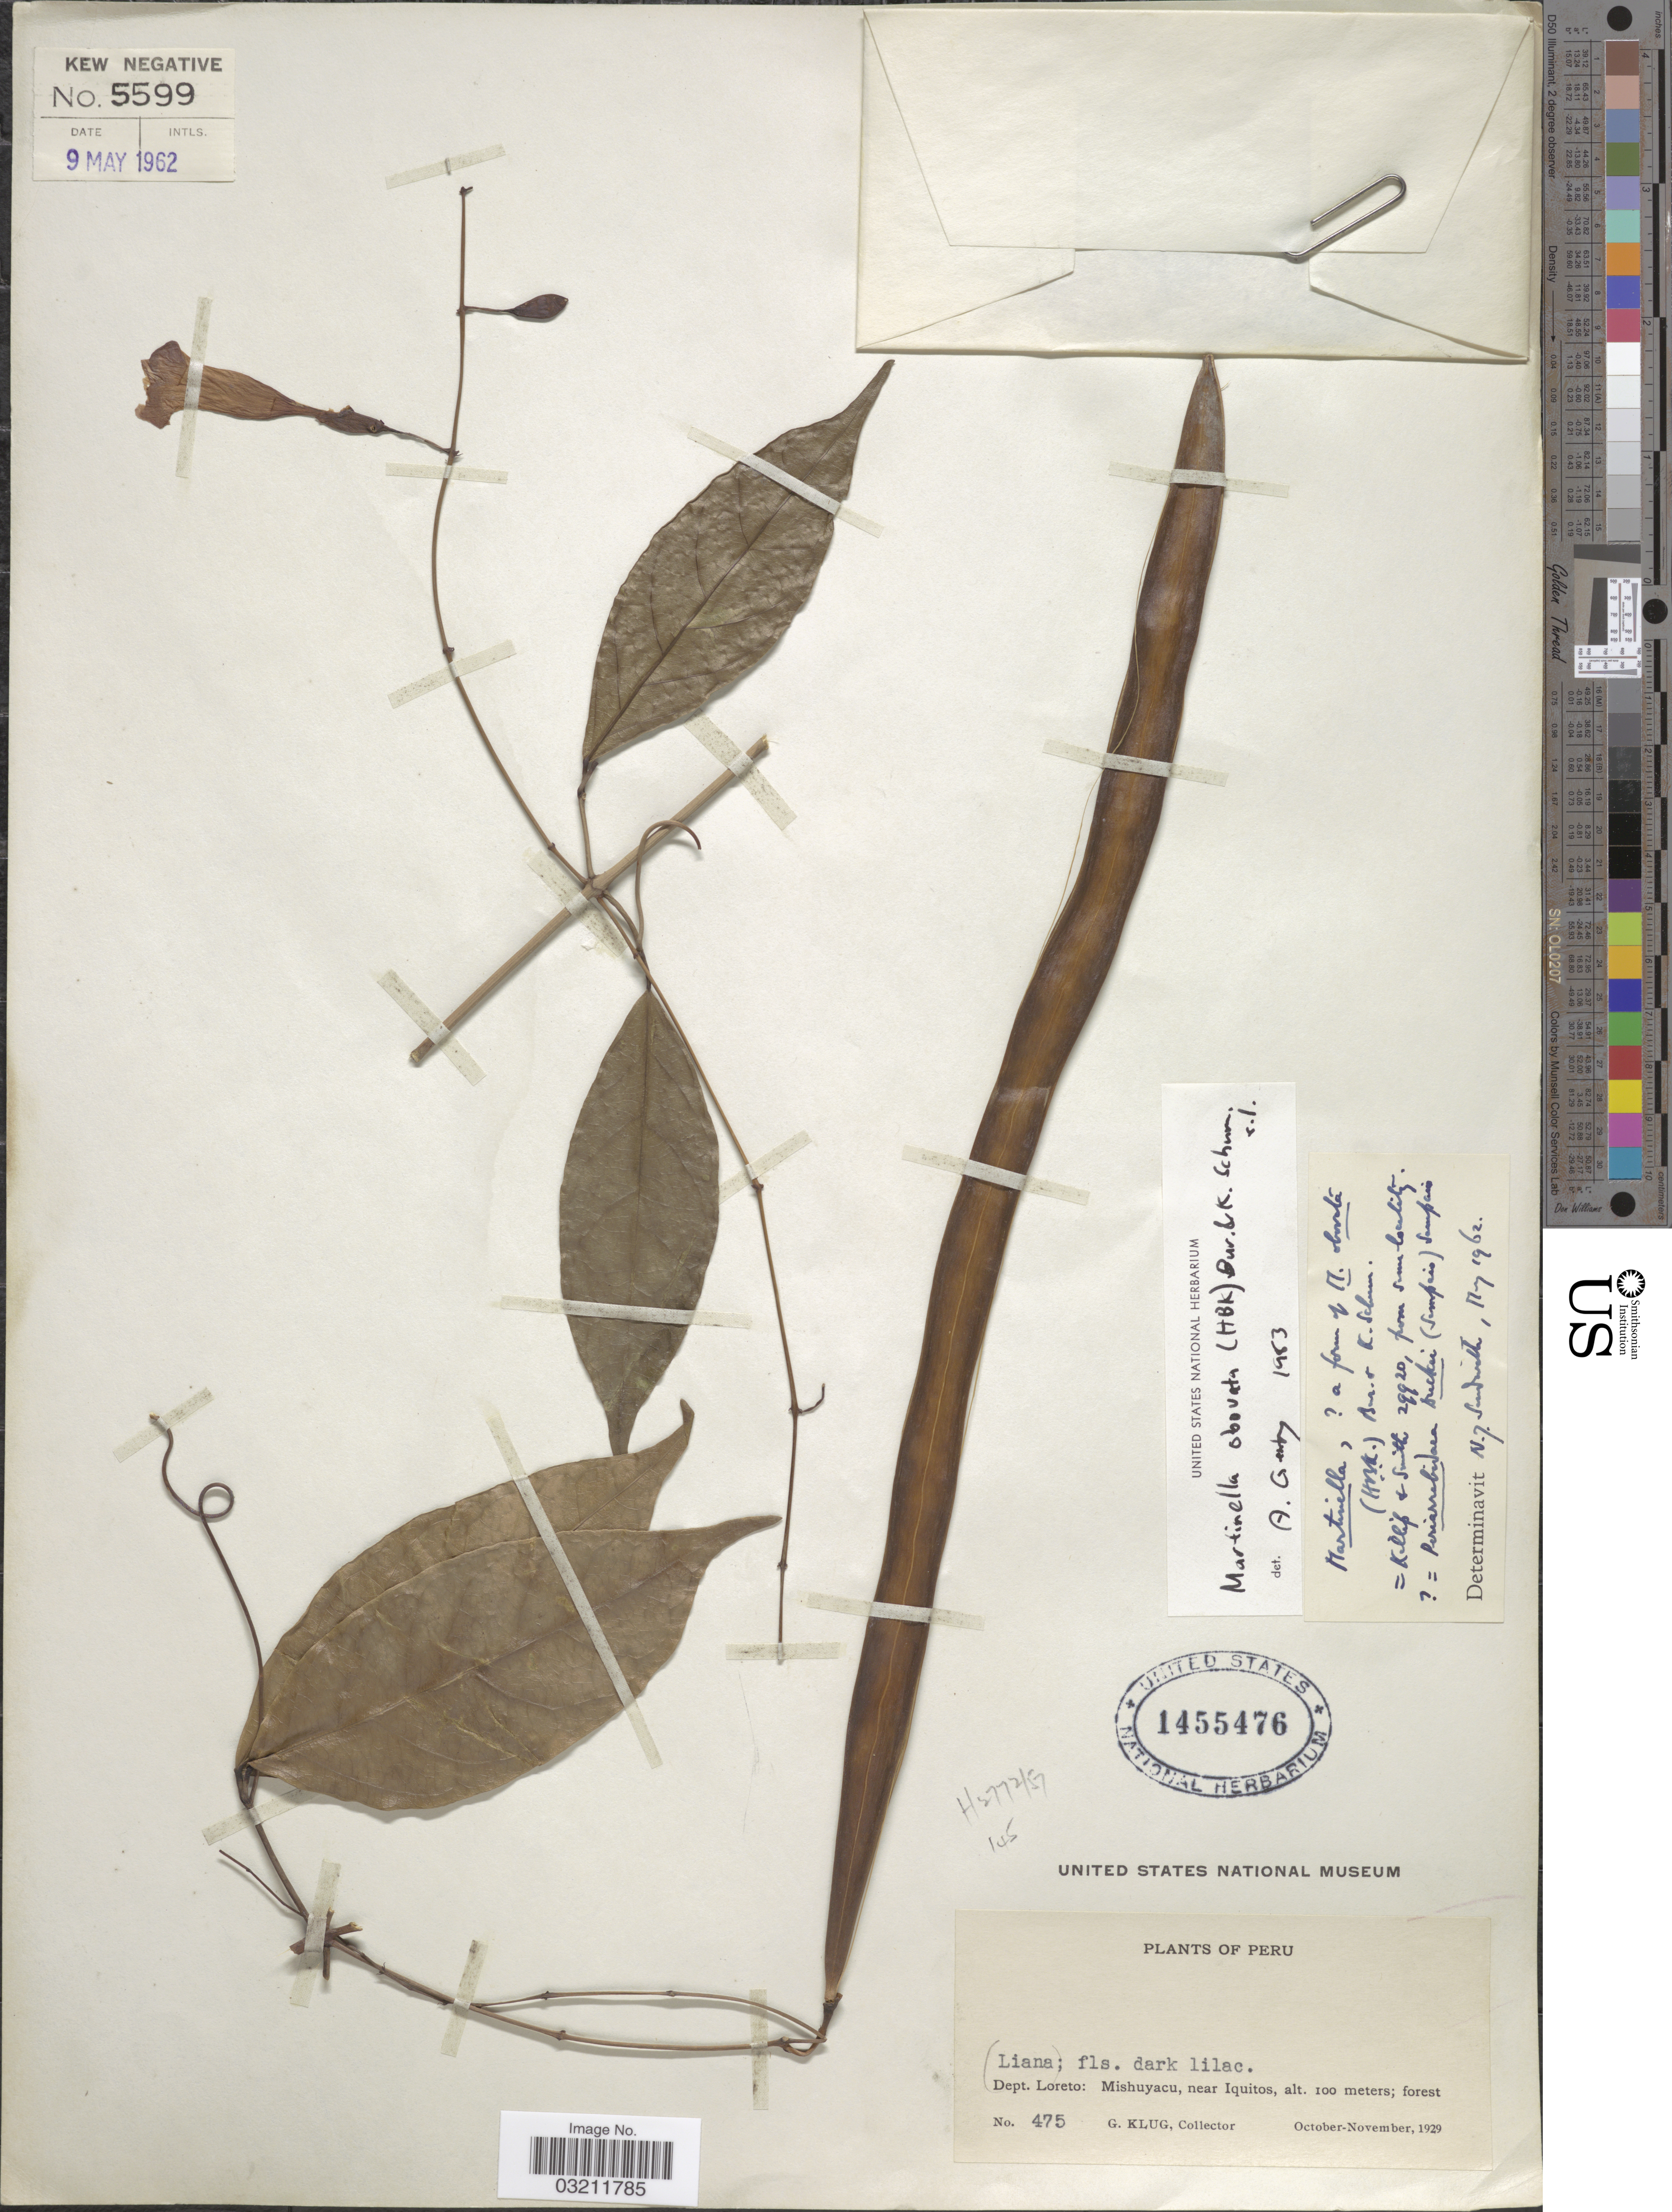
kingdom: Plantae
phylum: Tracheophyta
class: Magnoliopsida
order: Lamiales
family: Bignoniaceae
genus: Martinella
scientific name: Martinella obovata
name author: (Kunth) Bureau & K. Schum.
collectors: G. Klug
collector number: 475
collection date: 1929-10/1929-11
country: Peru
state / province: Loreto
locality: Dept. Loreto: Mishuyacu, near Iquitos.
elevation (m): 100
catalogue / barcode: US 1455476